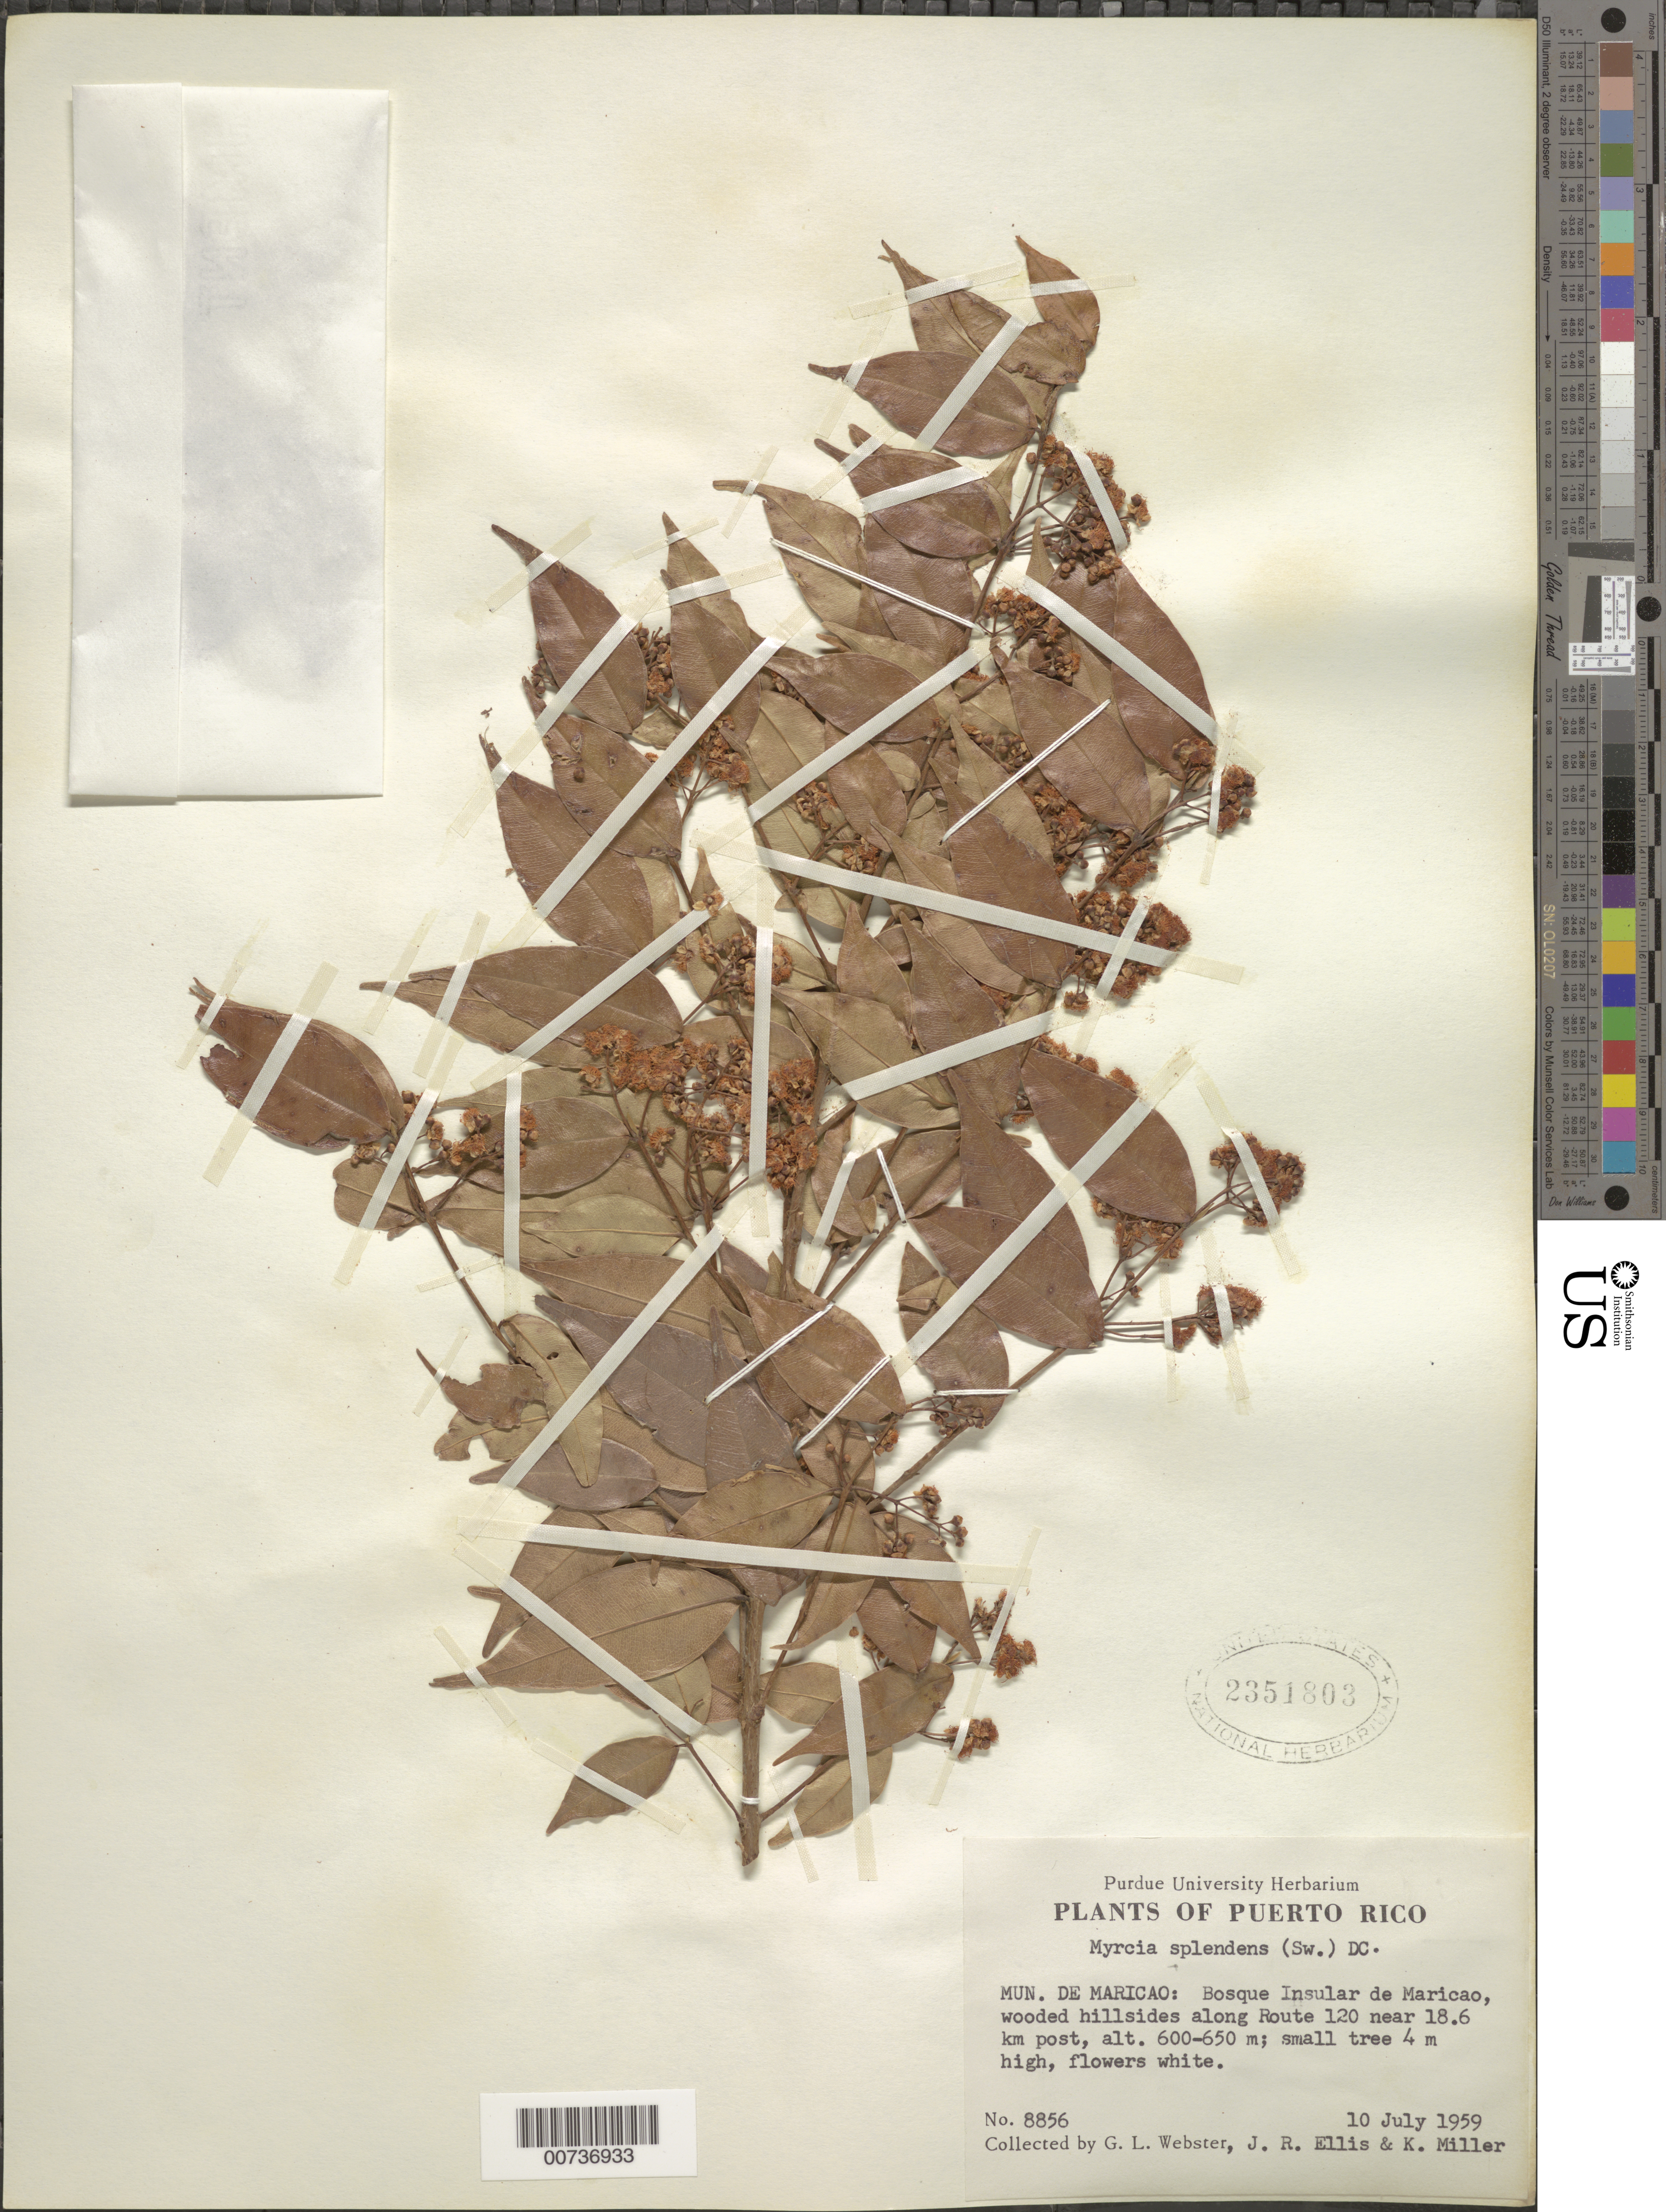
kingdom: Plantae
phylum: Tracheophyta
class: Magnoliopsida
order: Myrtales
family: Myrtaceae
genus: Myrcia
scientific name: Myrcia splendens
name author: (Sw.) DC.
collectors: G. L. Webster, J. R. Ellis & K. Miller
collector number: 8856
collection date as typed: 10 Jul 1959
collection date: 1959-07-10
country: Puerto Rico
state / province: Maricao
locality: Bosque Insular de Maricao, wooded hillsides along Route 120near 18.6 km post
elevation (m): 600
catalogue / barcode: US 2351803